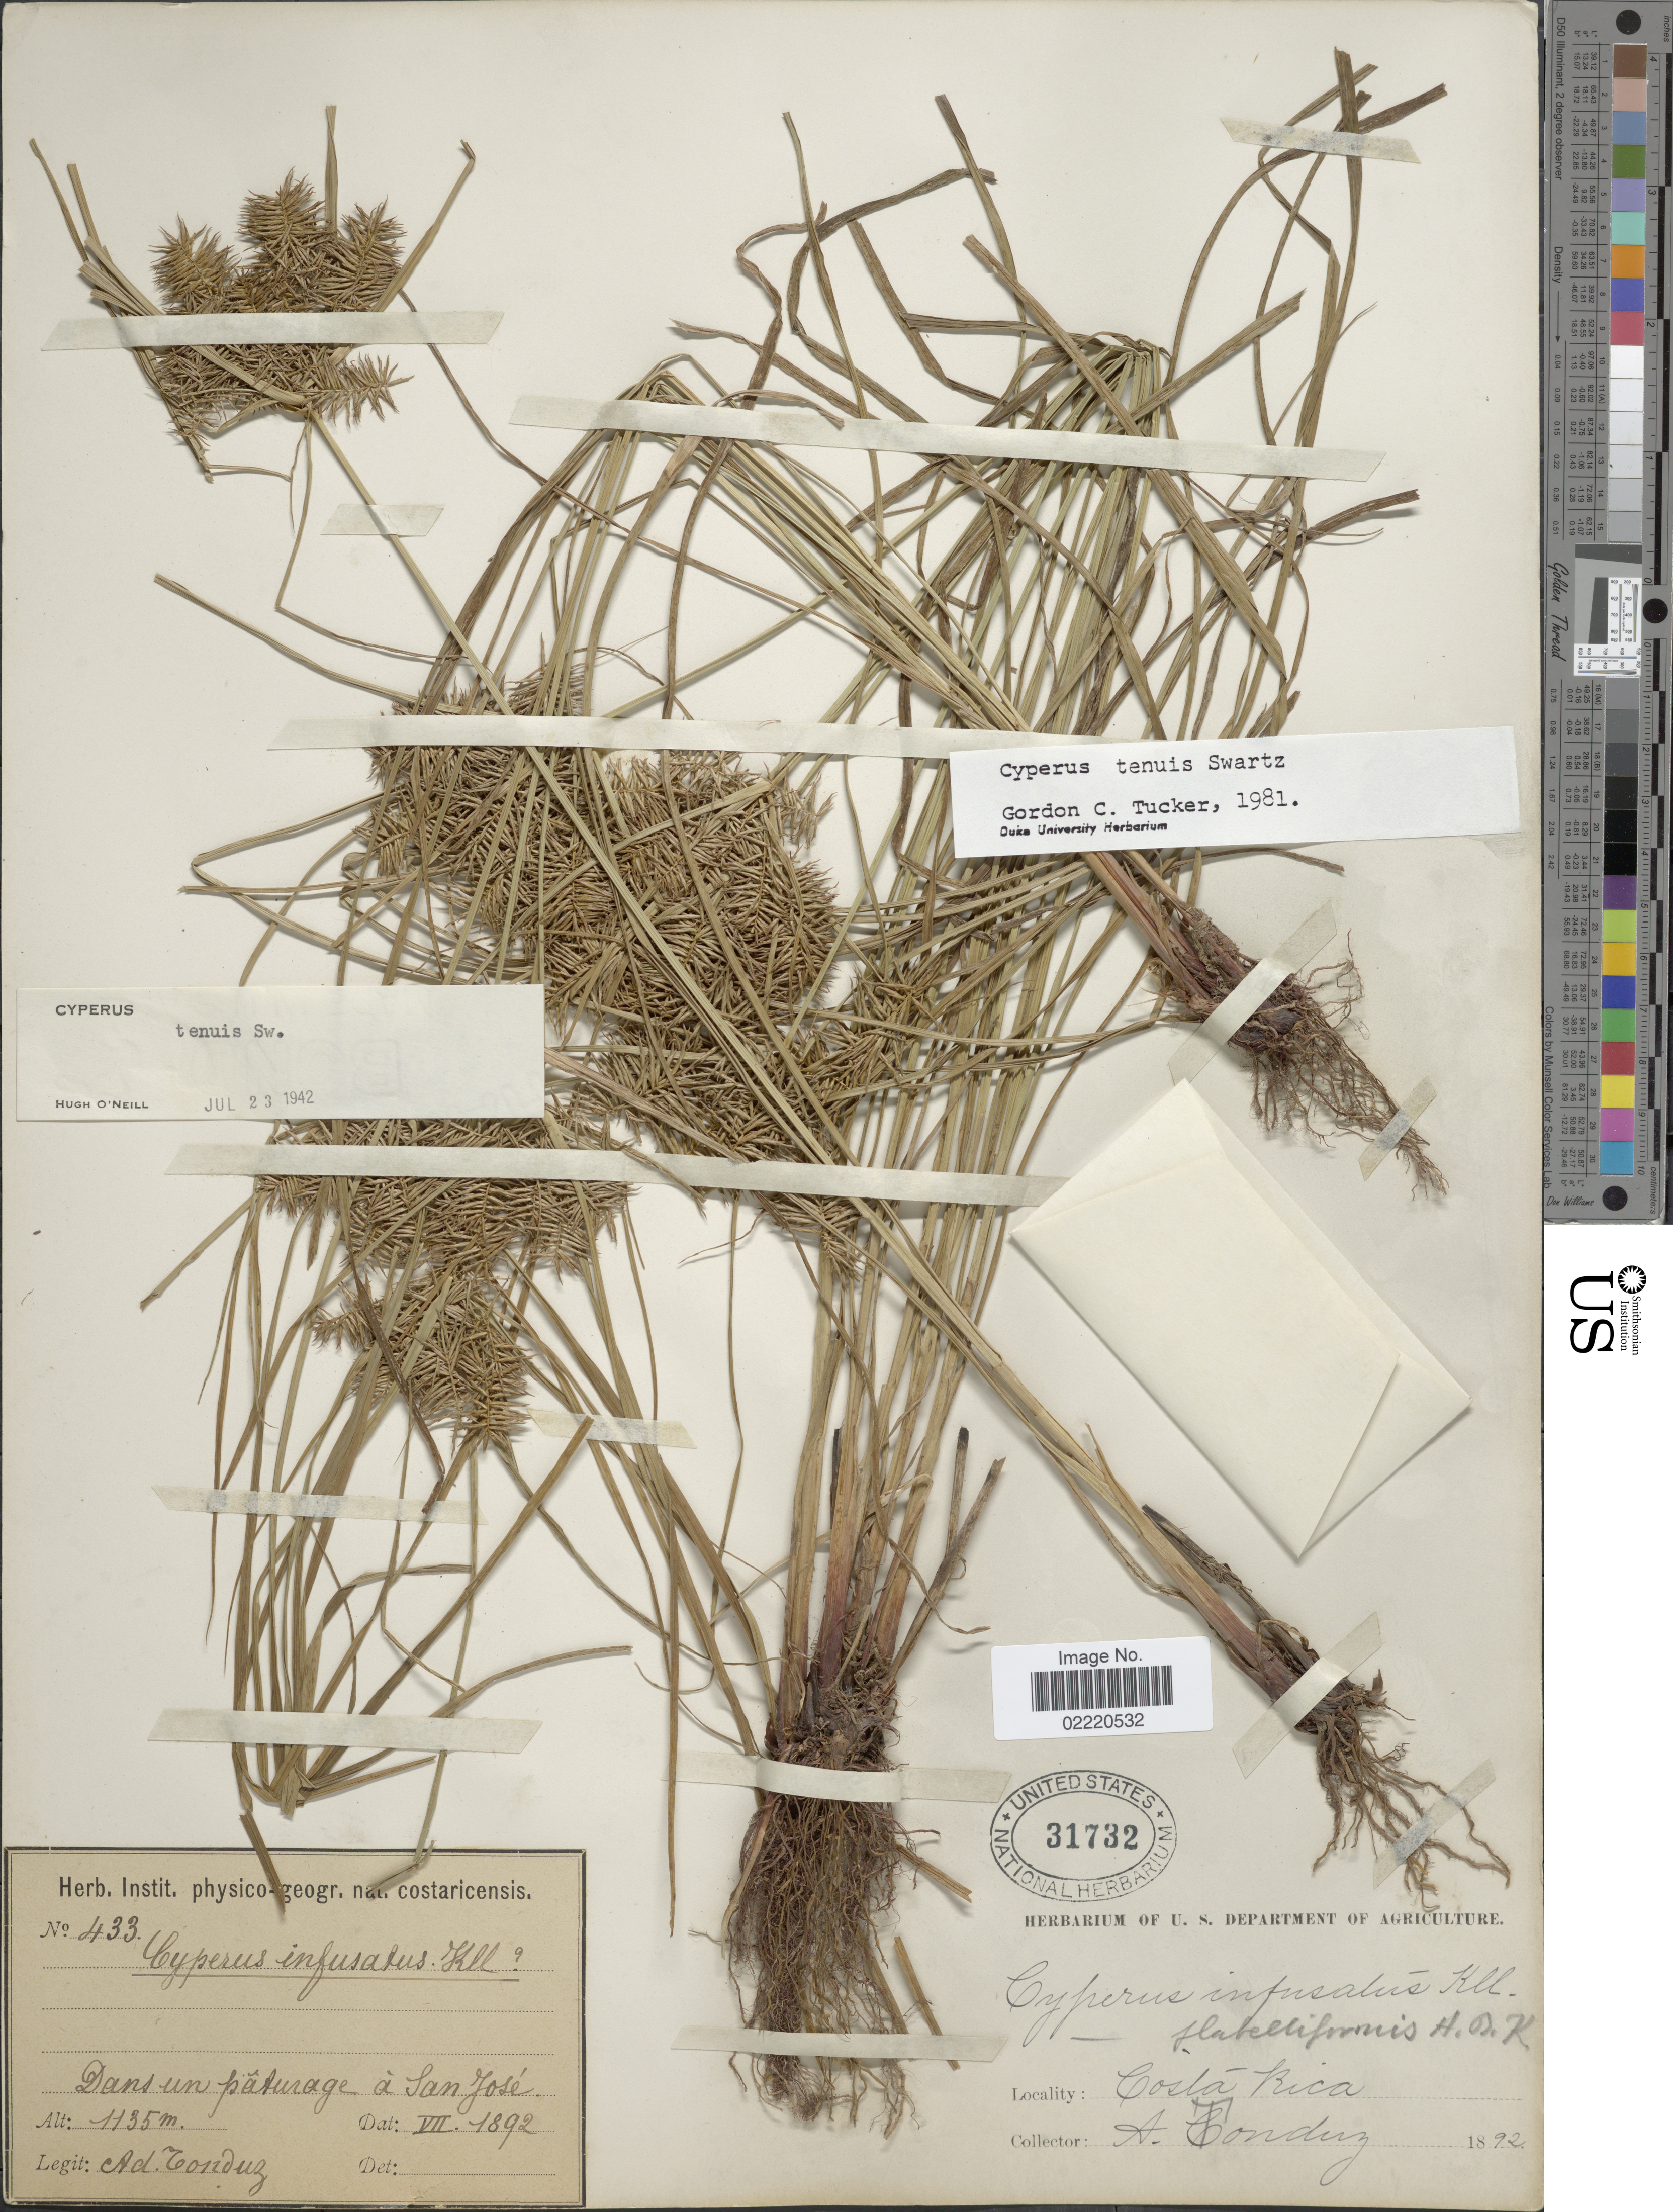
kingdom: Plantae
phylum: Tracheophyta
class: Liliopsida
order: Poales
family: Cyperaceae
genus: Cyperus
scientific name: Cyperus tenuis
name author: Sw.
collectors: A. Tonduz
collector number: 433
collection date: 1892-07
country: Costa Rica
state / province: San José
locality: Dans un paturages a San Jose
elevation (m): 1135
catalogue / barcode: US 31732